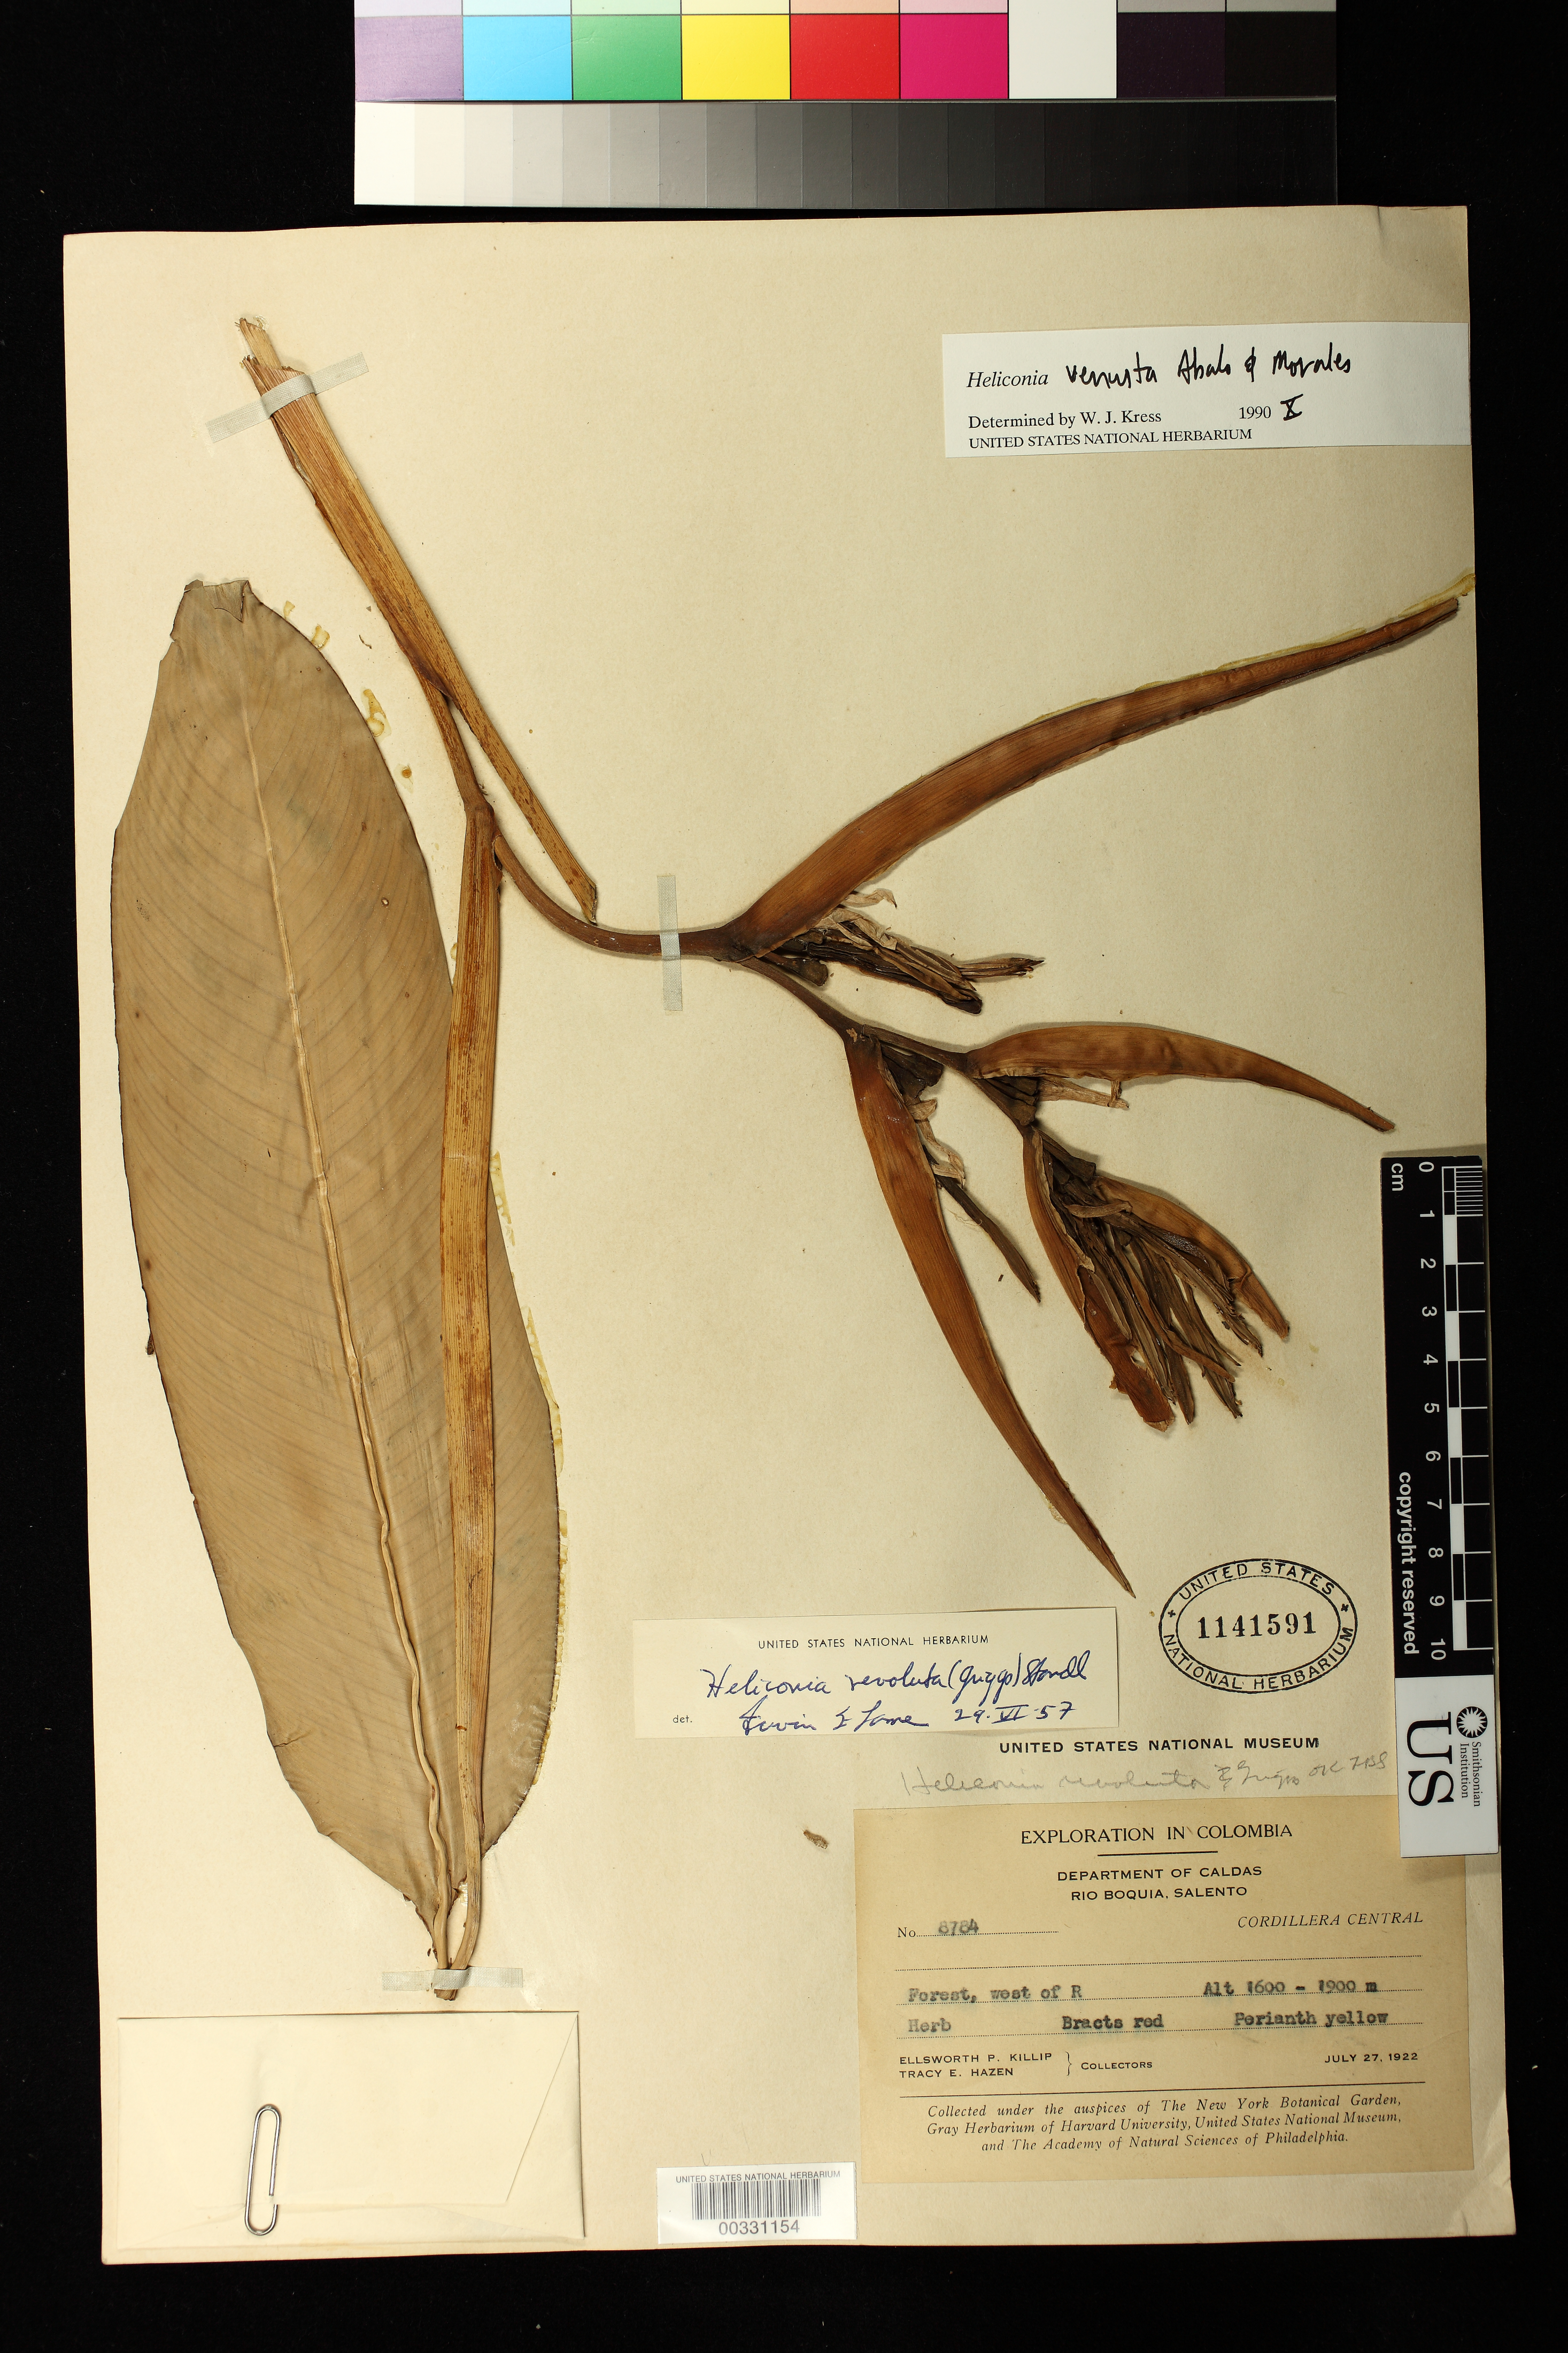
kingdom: Plantae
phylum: Tracheophyta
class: Liliopsida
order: Zingiberales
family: Heliconiaceae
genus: Heliconia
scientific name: Heliconia venusta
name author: Abalo & G. Morales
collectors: E. P. Killip & T. E. Hazen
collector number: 8784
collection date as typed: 27 Jul 1922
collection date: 1922-07-27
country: Colombia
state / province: Caldas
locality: Rio Boquia, Salento, Cordillera Central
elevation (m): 1600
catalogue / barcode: US 1141591